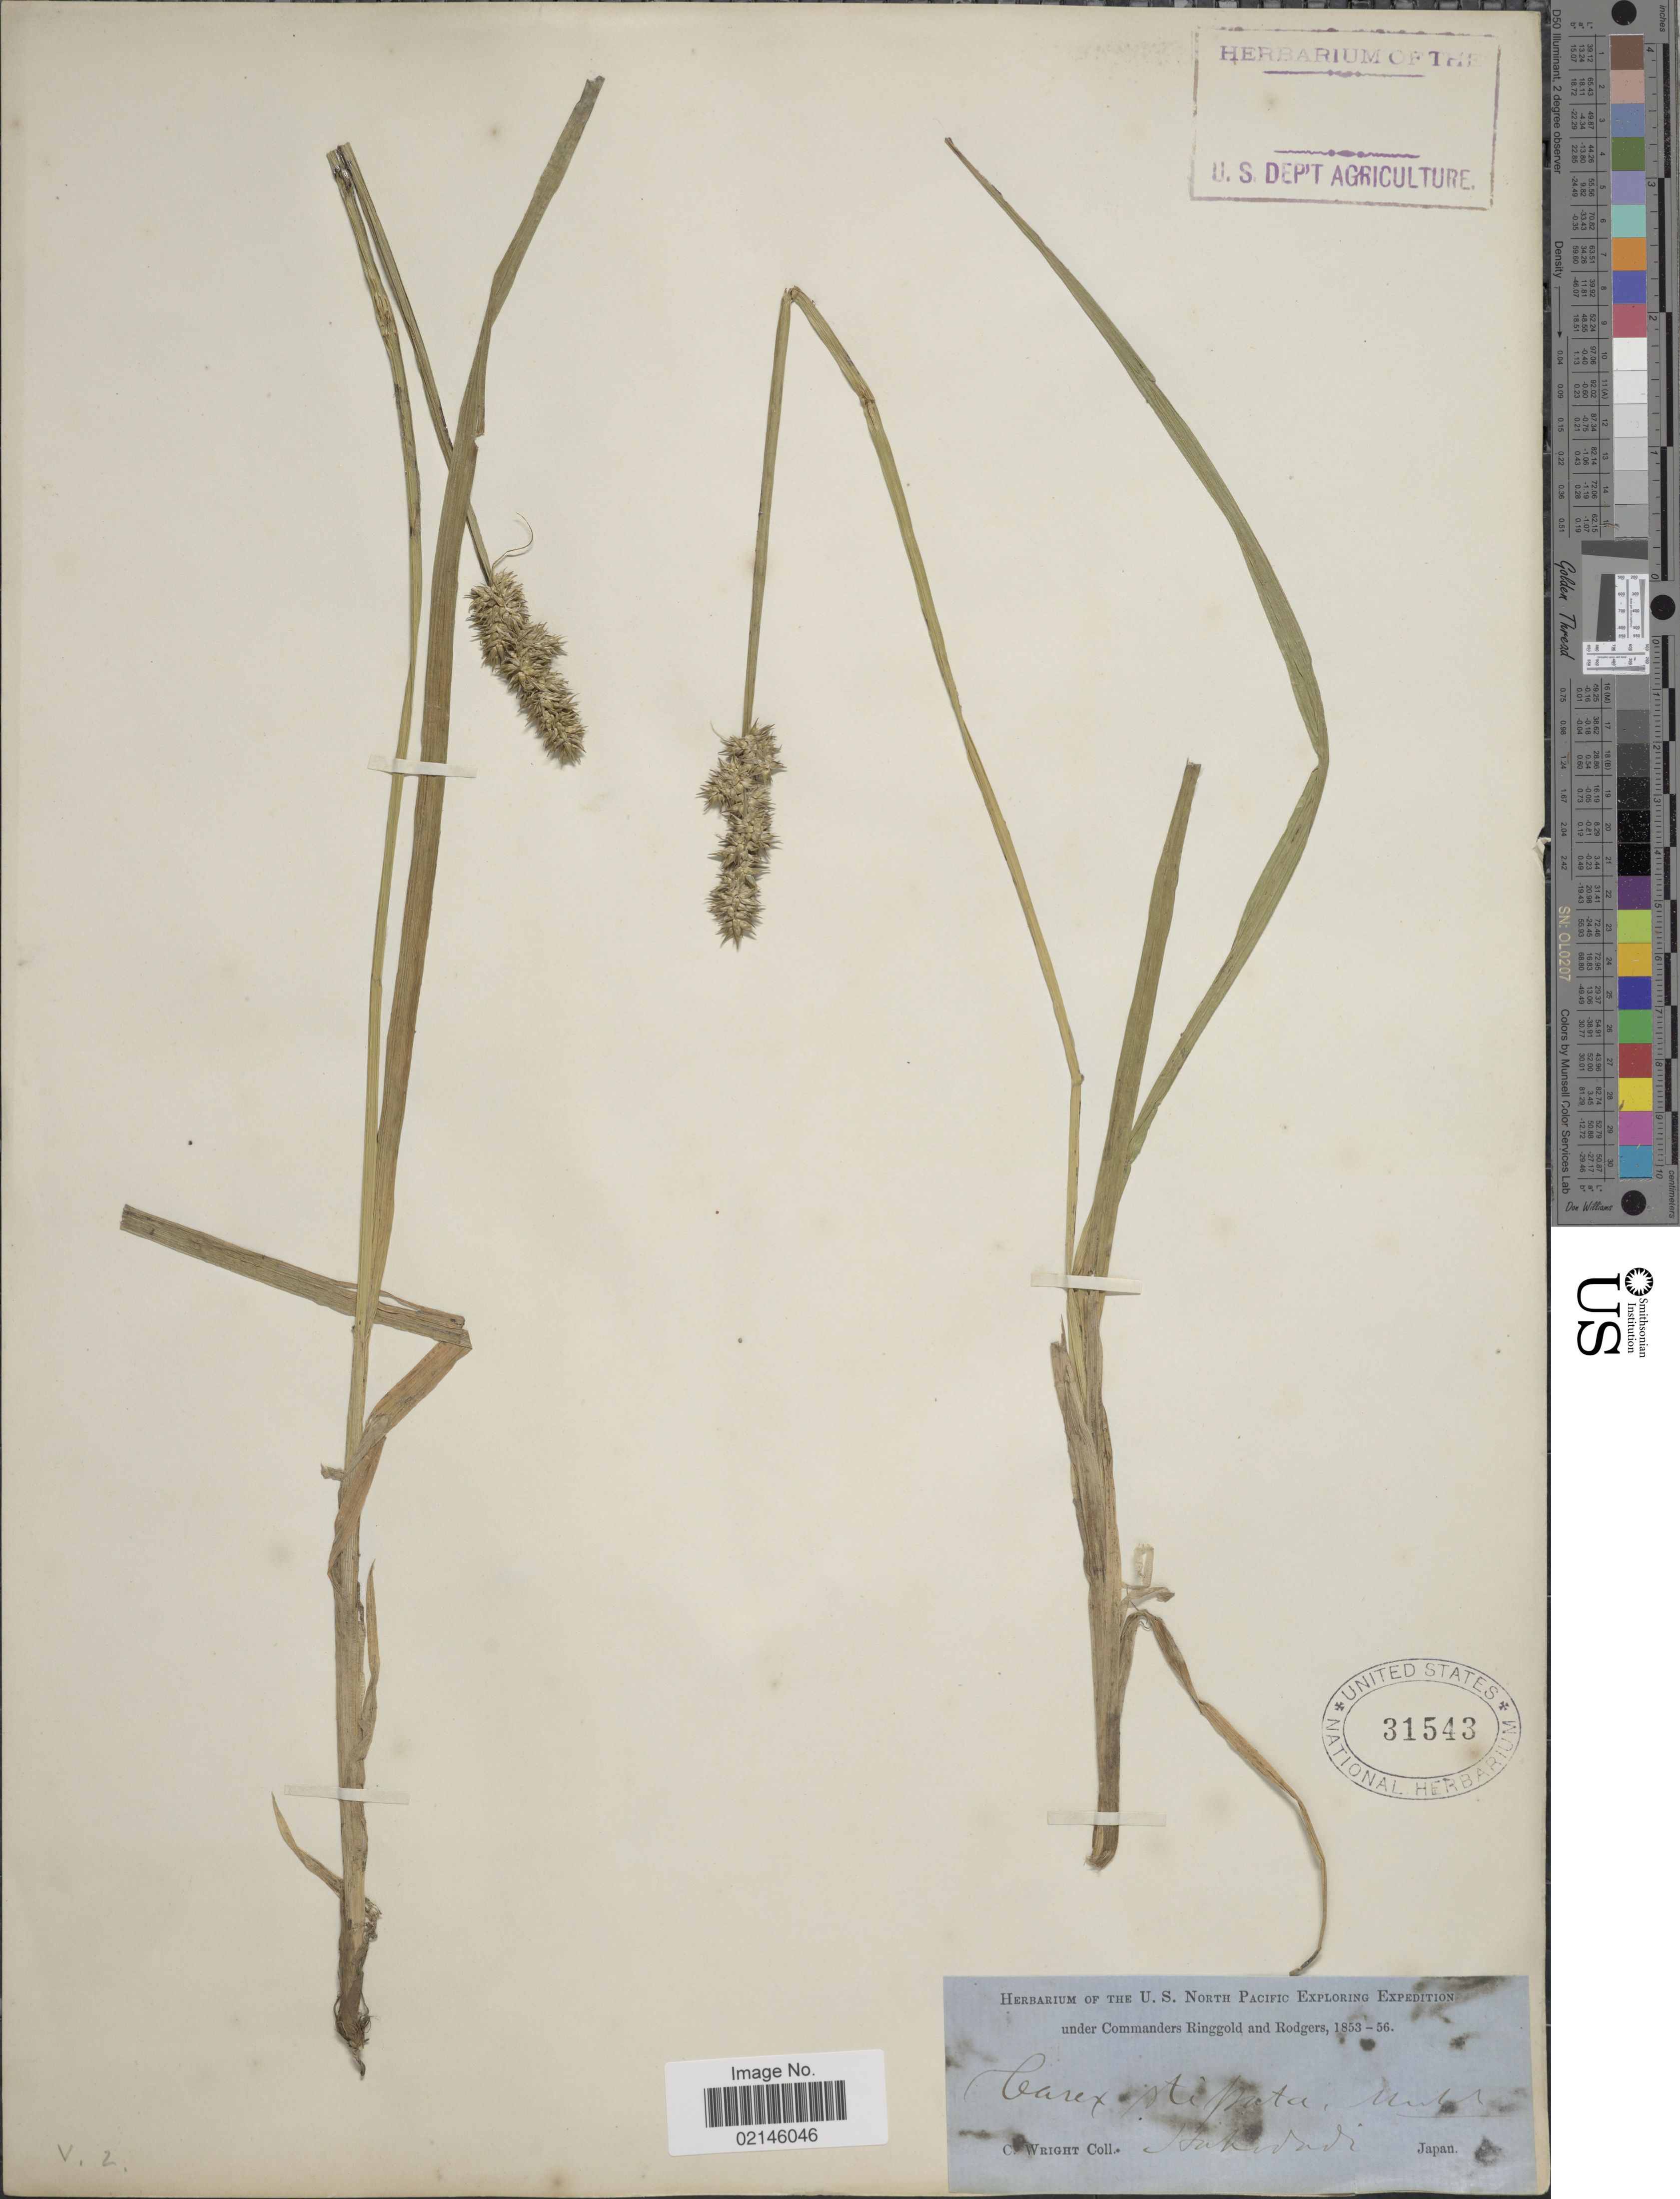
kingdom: Plantae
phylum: Tracheophyta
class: Liliopsida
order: Poales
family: Cyperaceae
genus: Carex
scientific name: Carex stipata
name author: Muhl. ex Willd.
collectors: C. Wright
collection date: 1853/1856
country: Japan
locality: Hakodadi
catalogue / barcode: US 31543